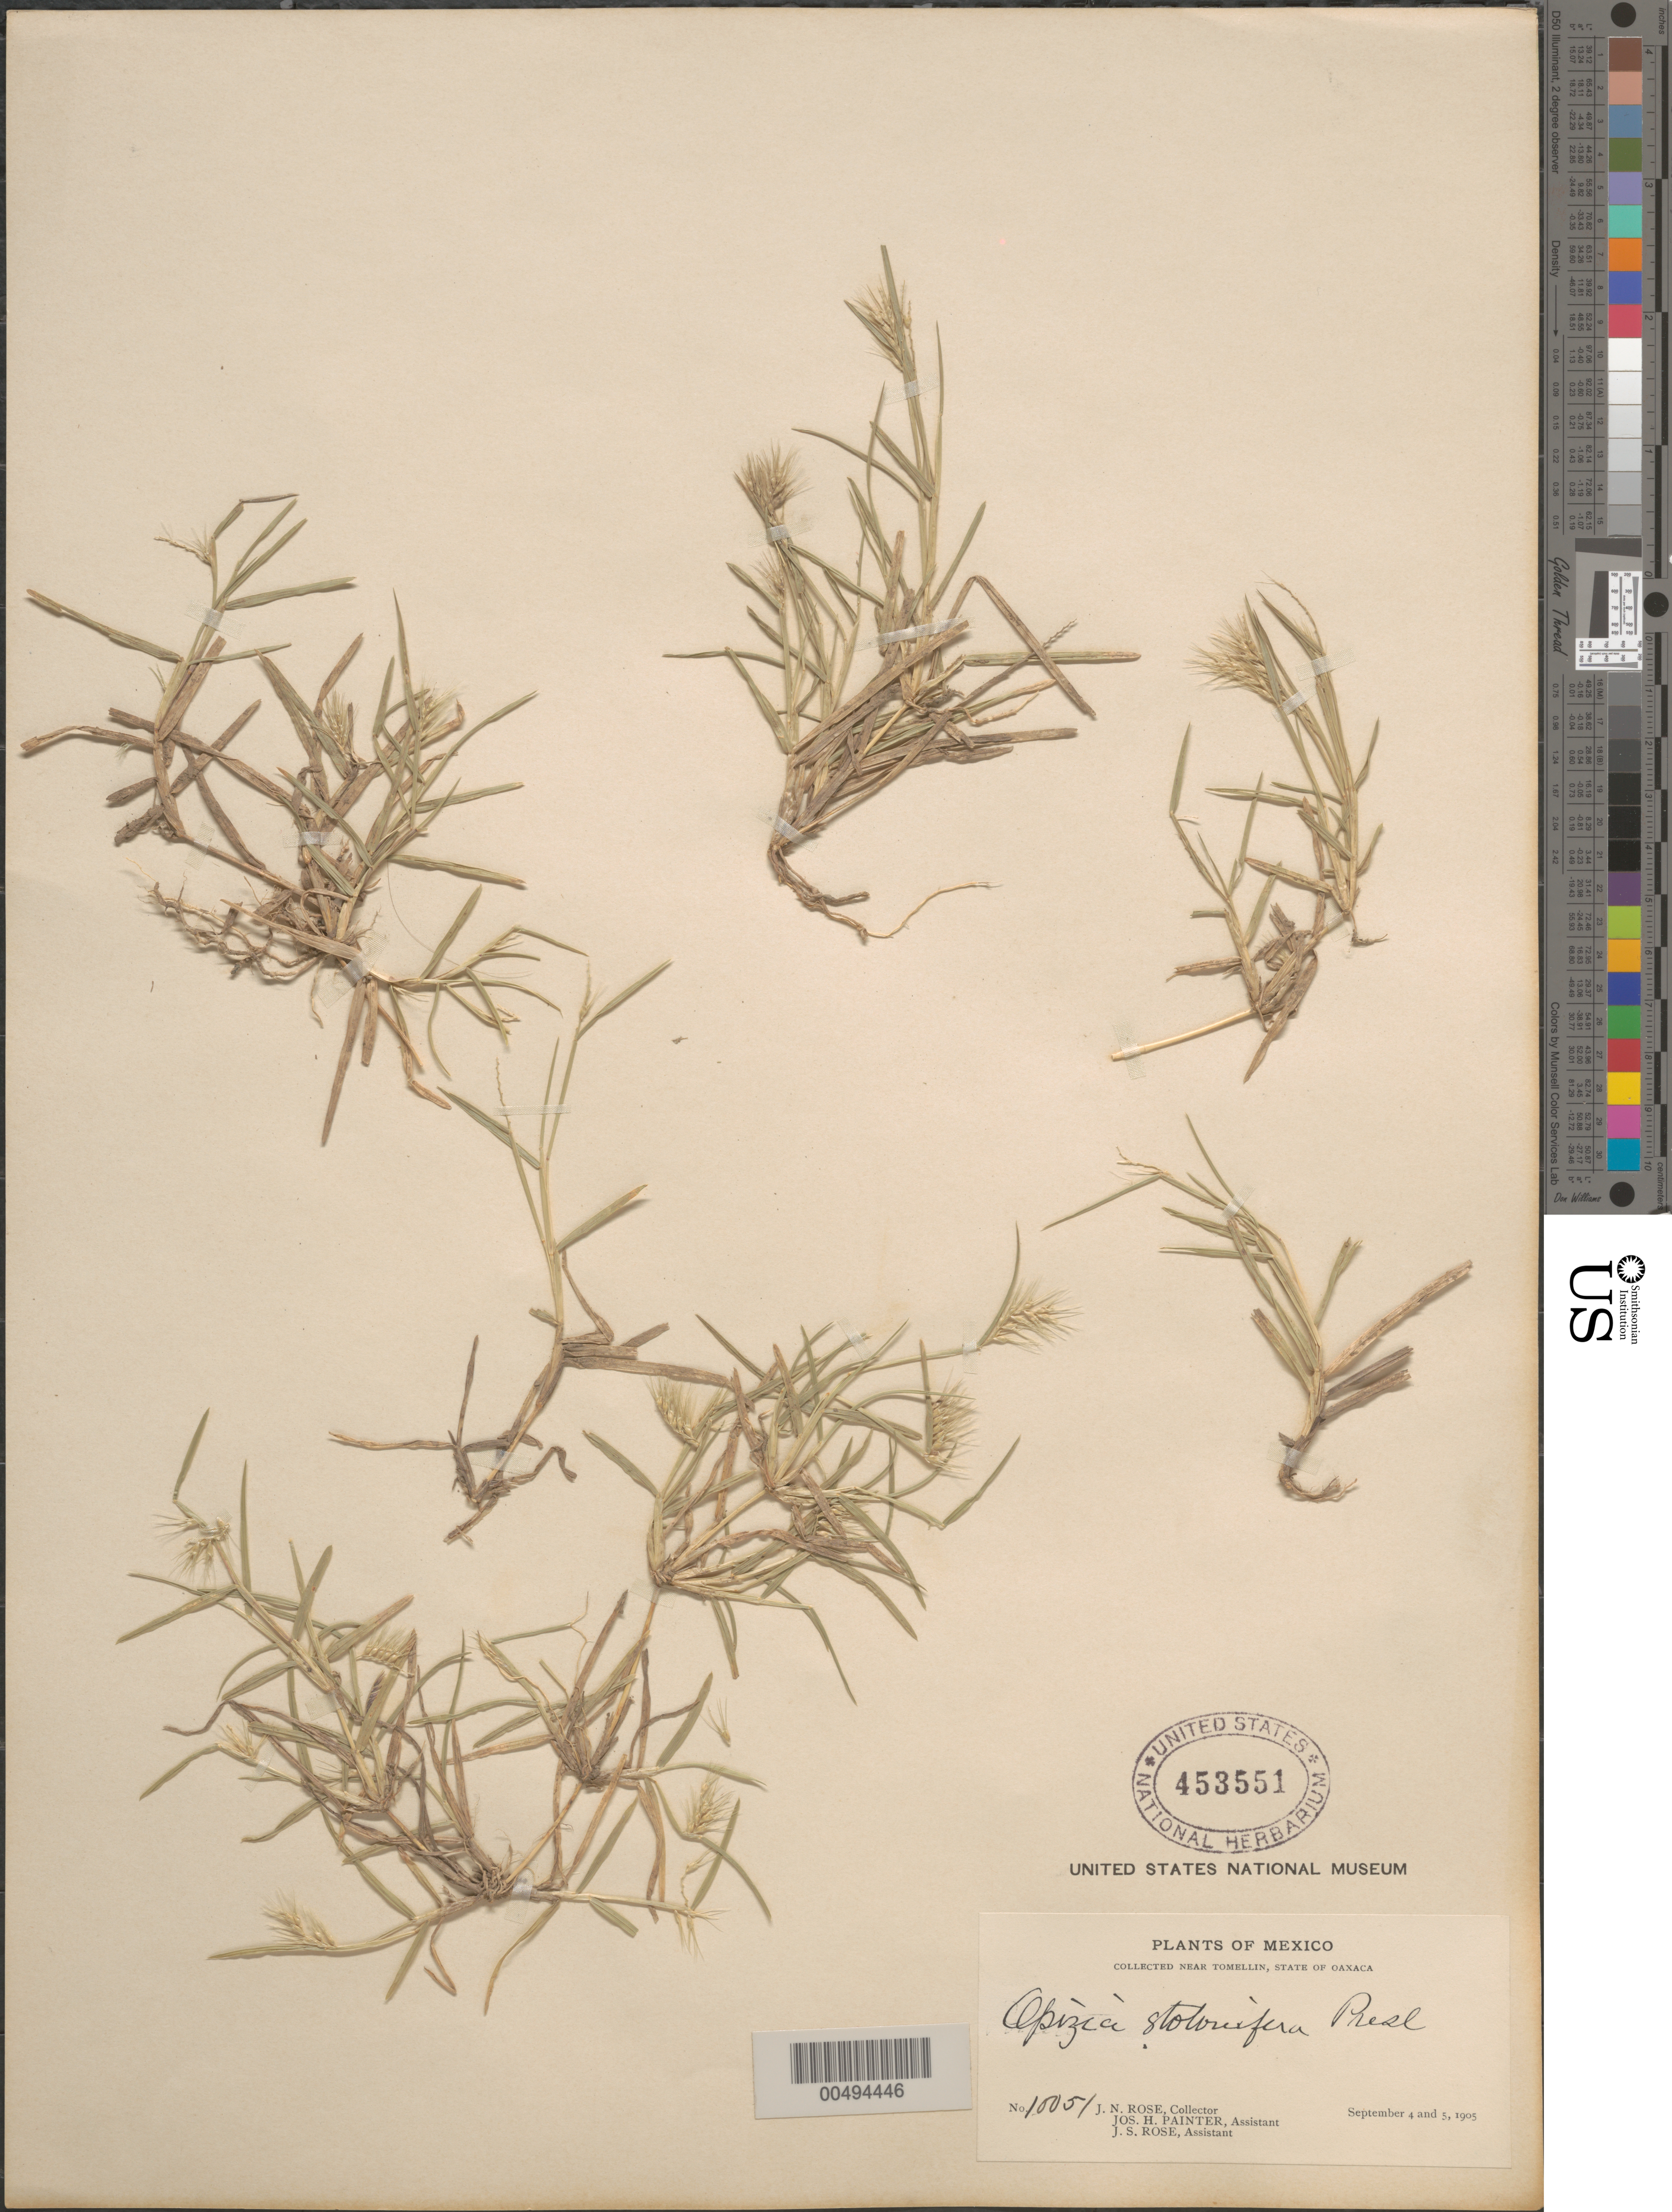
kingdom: Plantae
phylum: Tracheophyta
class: Liliopsida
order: Poales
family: Poaceae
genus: Opizia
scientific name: Opizia stolonifera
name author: J. Presl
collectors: J. N. Rose, J. H. Painter & J. S. Rose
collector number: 10051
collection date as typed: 4 Sep 1905 to 5 Sep 1905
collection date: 1905-09-04/1905-09-05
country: Mexico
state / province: Oaxaca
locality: Near Tomellin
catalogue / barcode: US 453551